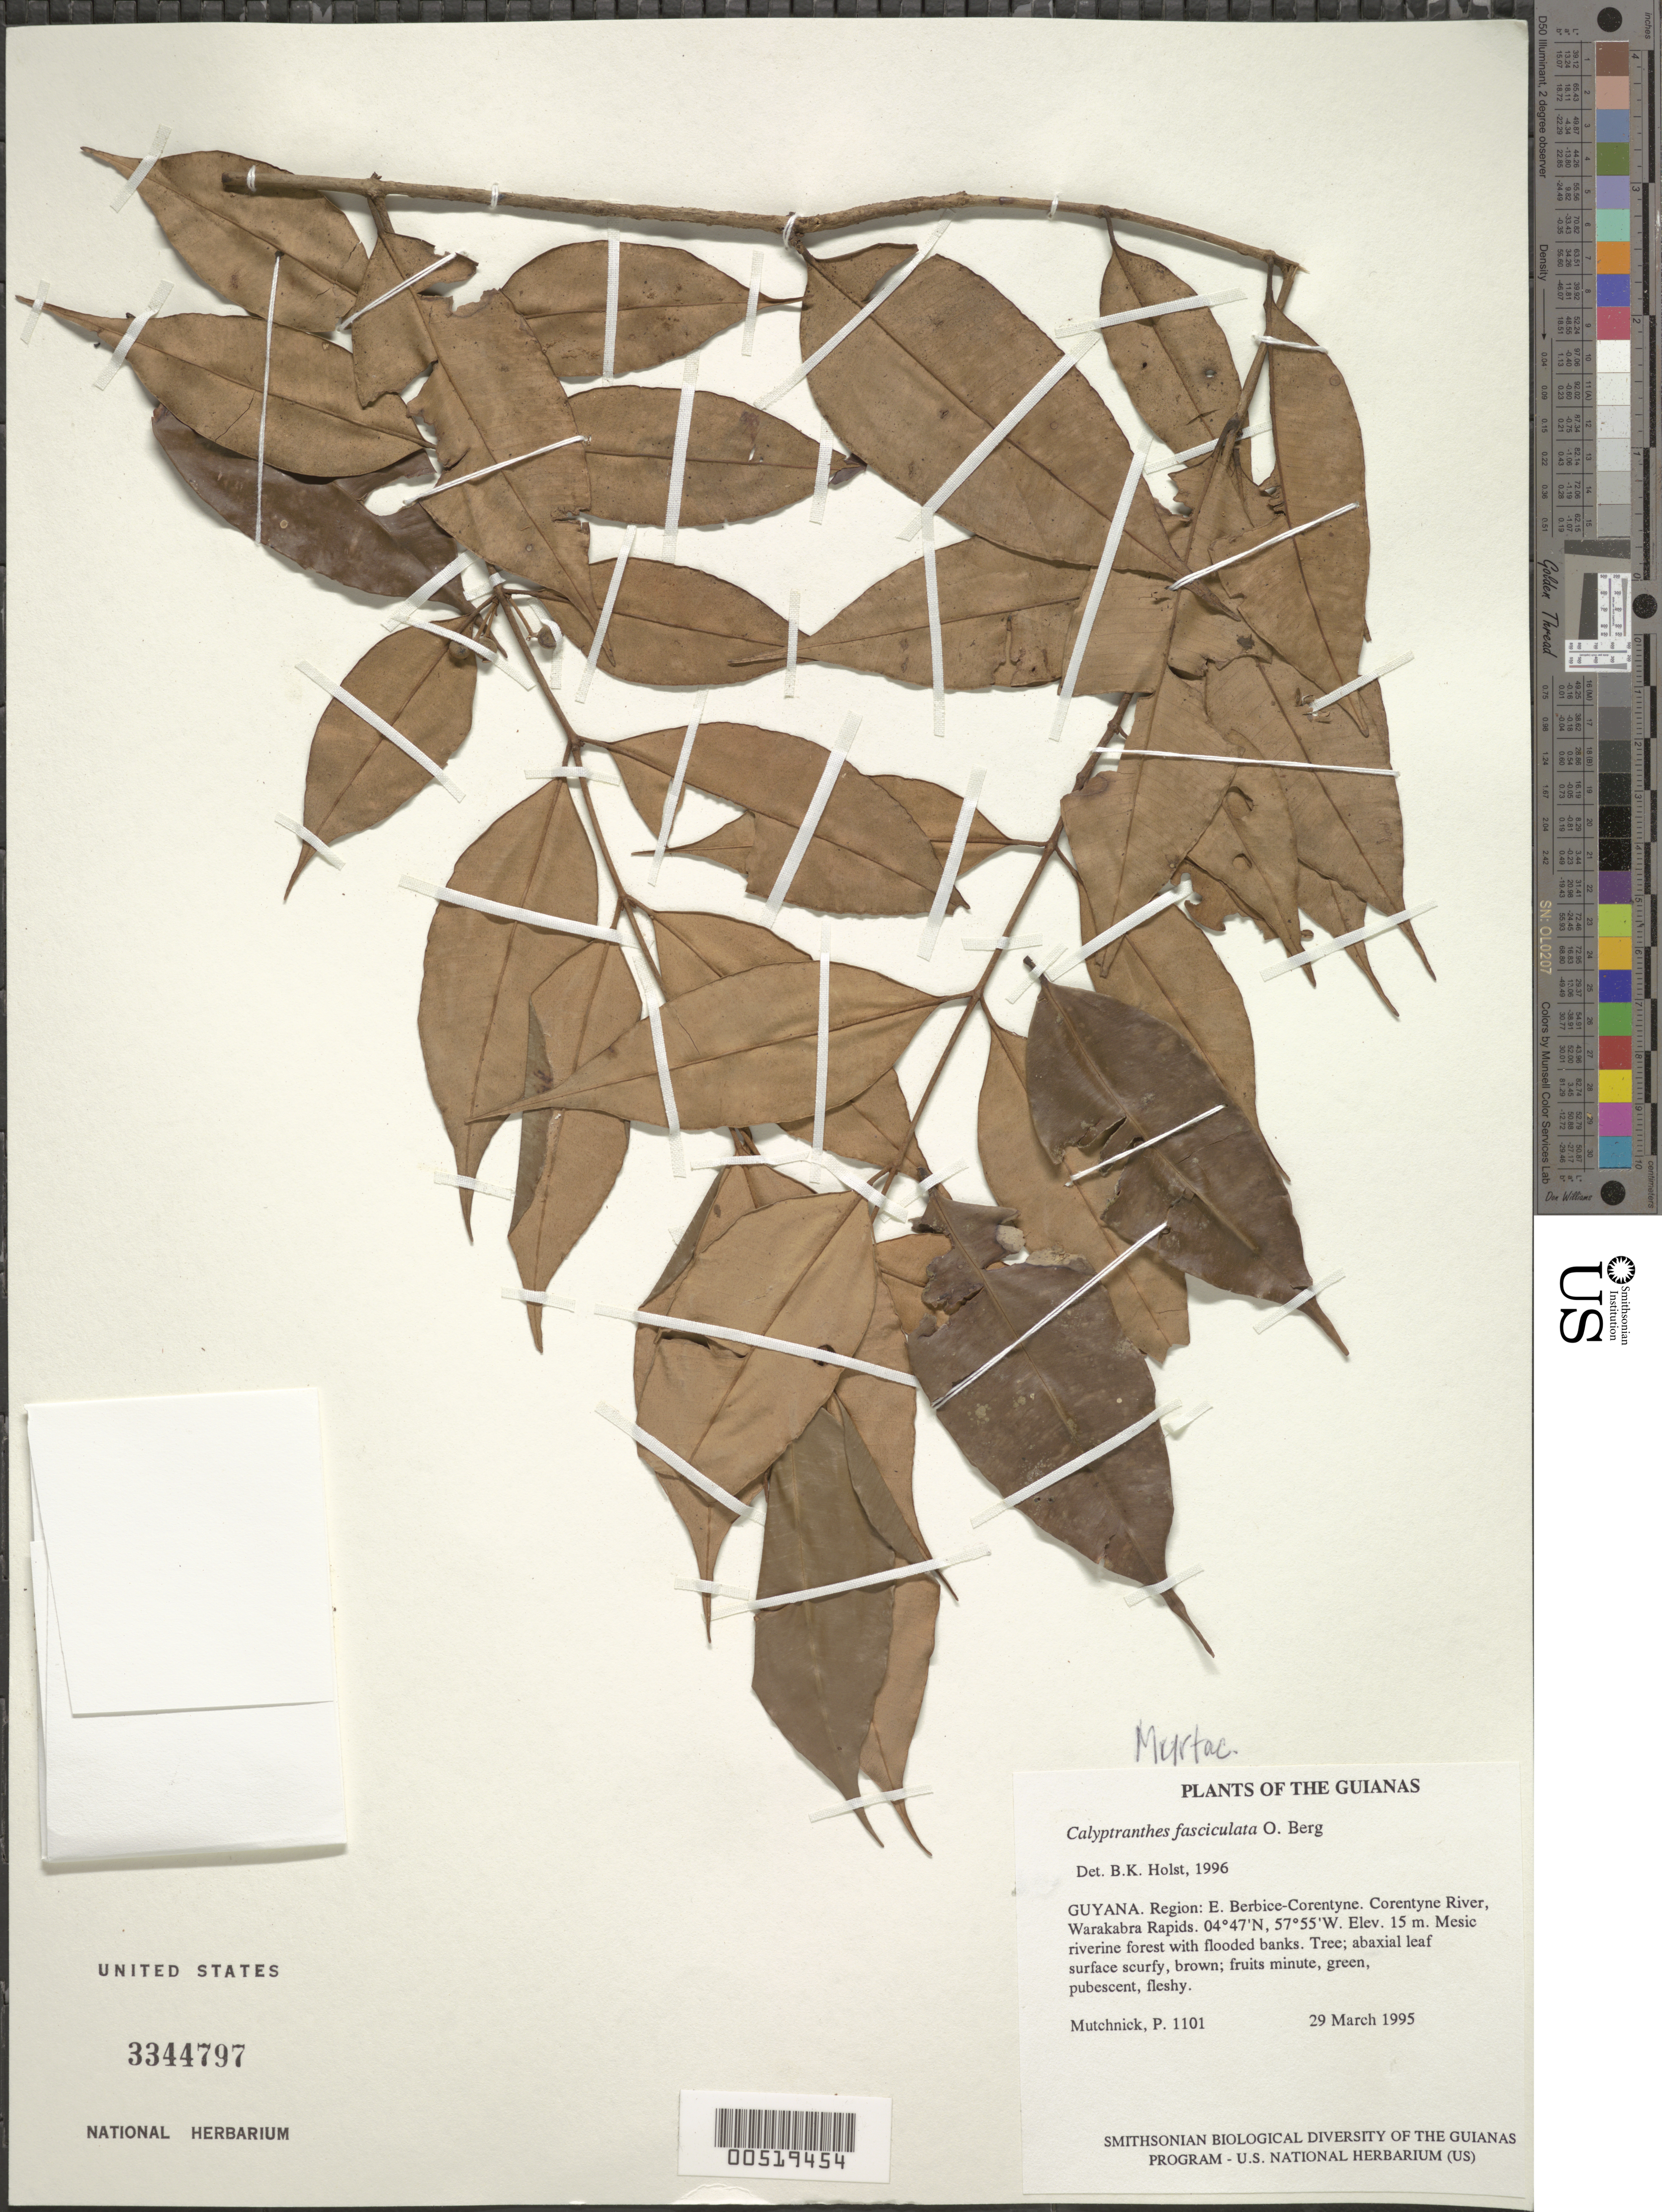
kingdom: Plantae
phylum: Tracheophyta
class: Magnoliopsida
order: Myrtales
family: Myrtaceae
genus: Myrcia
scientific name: Myrcia fasciculata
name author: (O. Berg) K. Campbell & K. Samra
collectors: P. Mutchnick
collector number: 1101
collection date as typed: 29 March 1995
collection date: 1995-03-29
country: Guyana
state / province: E. Berbice-Corentyne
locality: Corentyne River, Warakabra Rapids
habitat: Mesic riverine forest with flooded banks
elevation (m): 15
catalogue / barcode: US 3344797